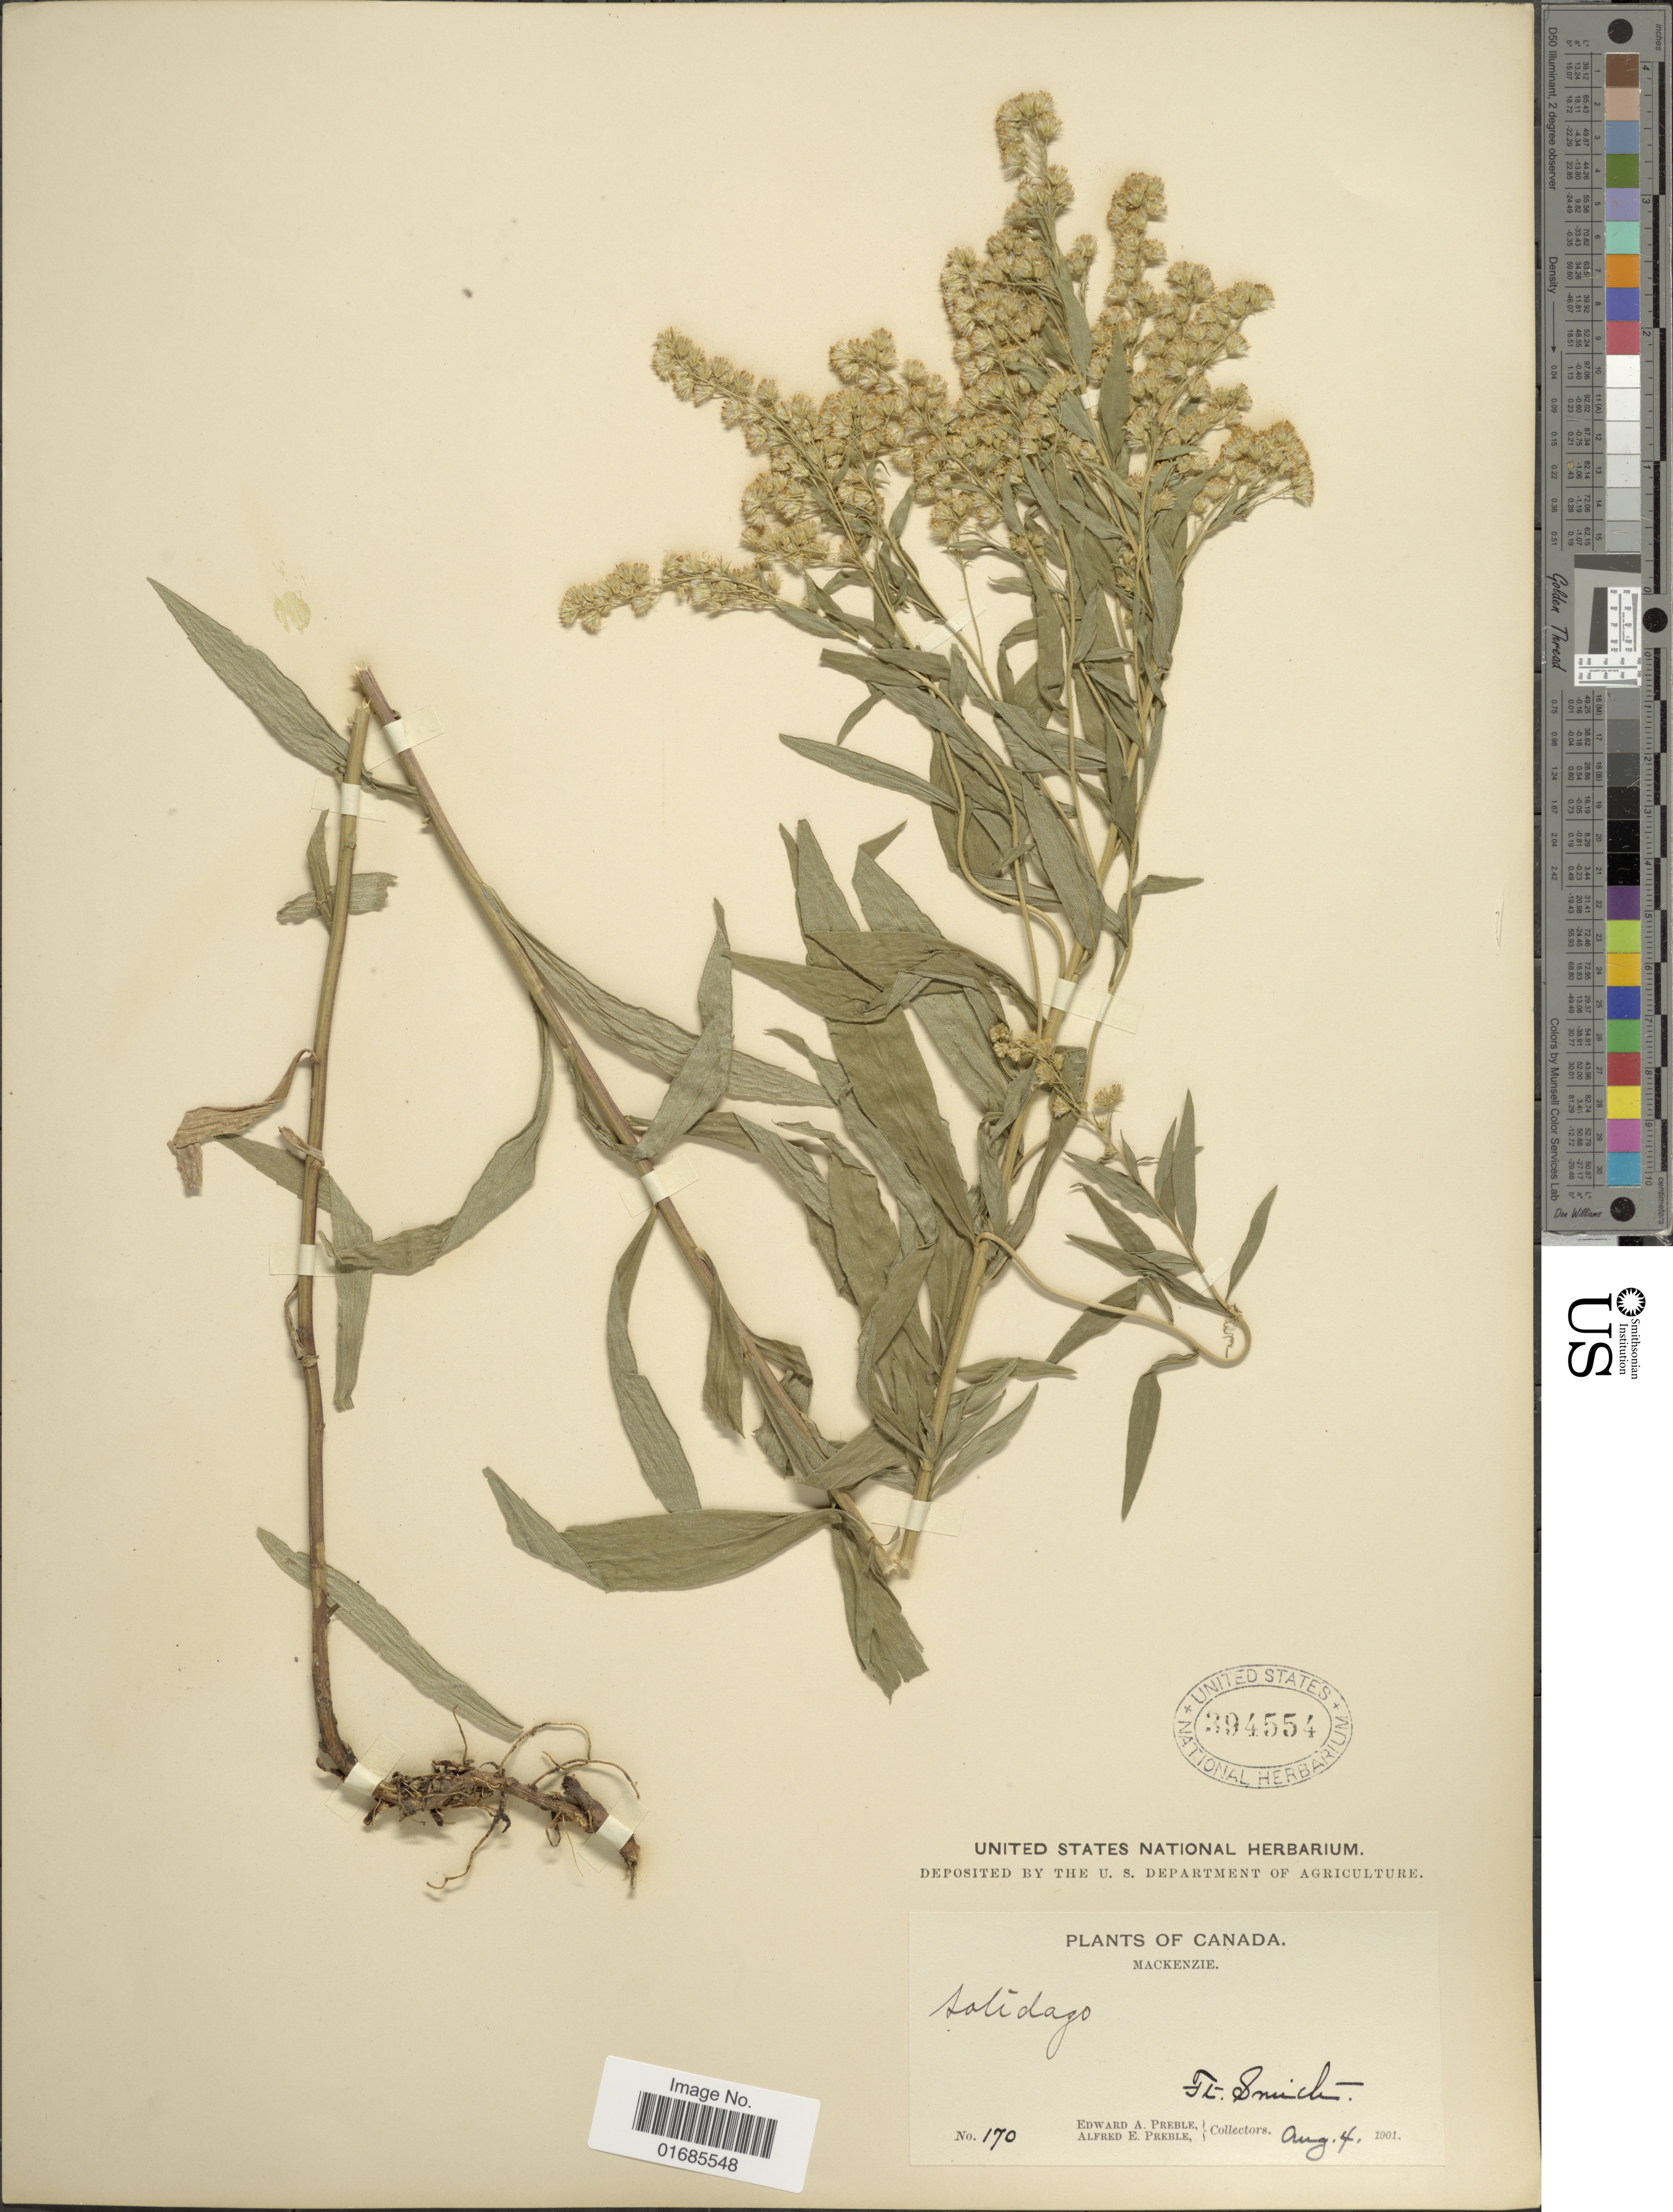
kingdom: Plantae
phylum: Tracheophyta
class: Magnoliopsida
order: Asterales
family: Asteraceae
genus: Solidago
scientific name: Solidago canadensis var. salebrosa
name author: (Piper) M.E. Jones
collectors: E. Preble & A. Preble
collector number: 170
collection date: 1901-08-04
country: Canada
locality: Mackenzie, Ft. Smith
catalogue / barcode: US 394554